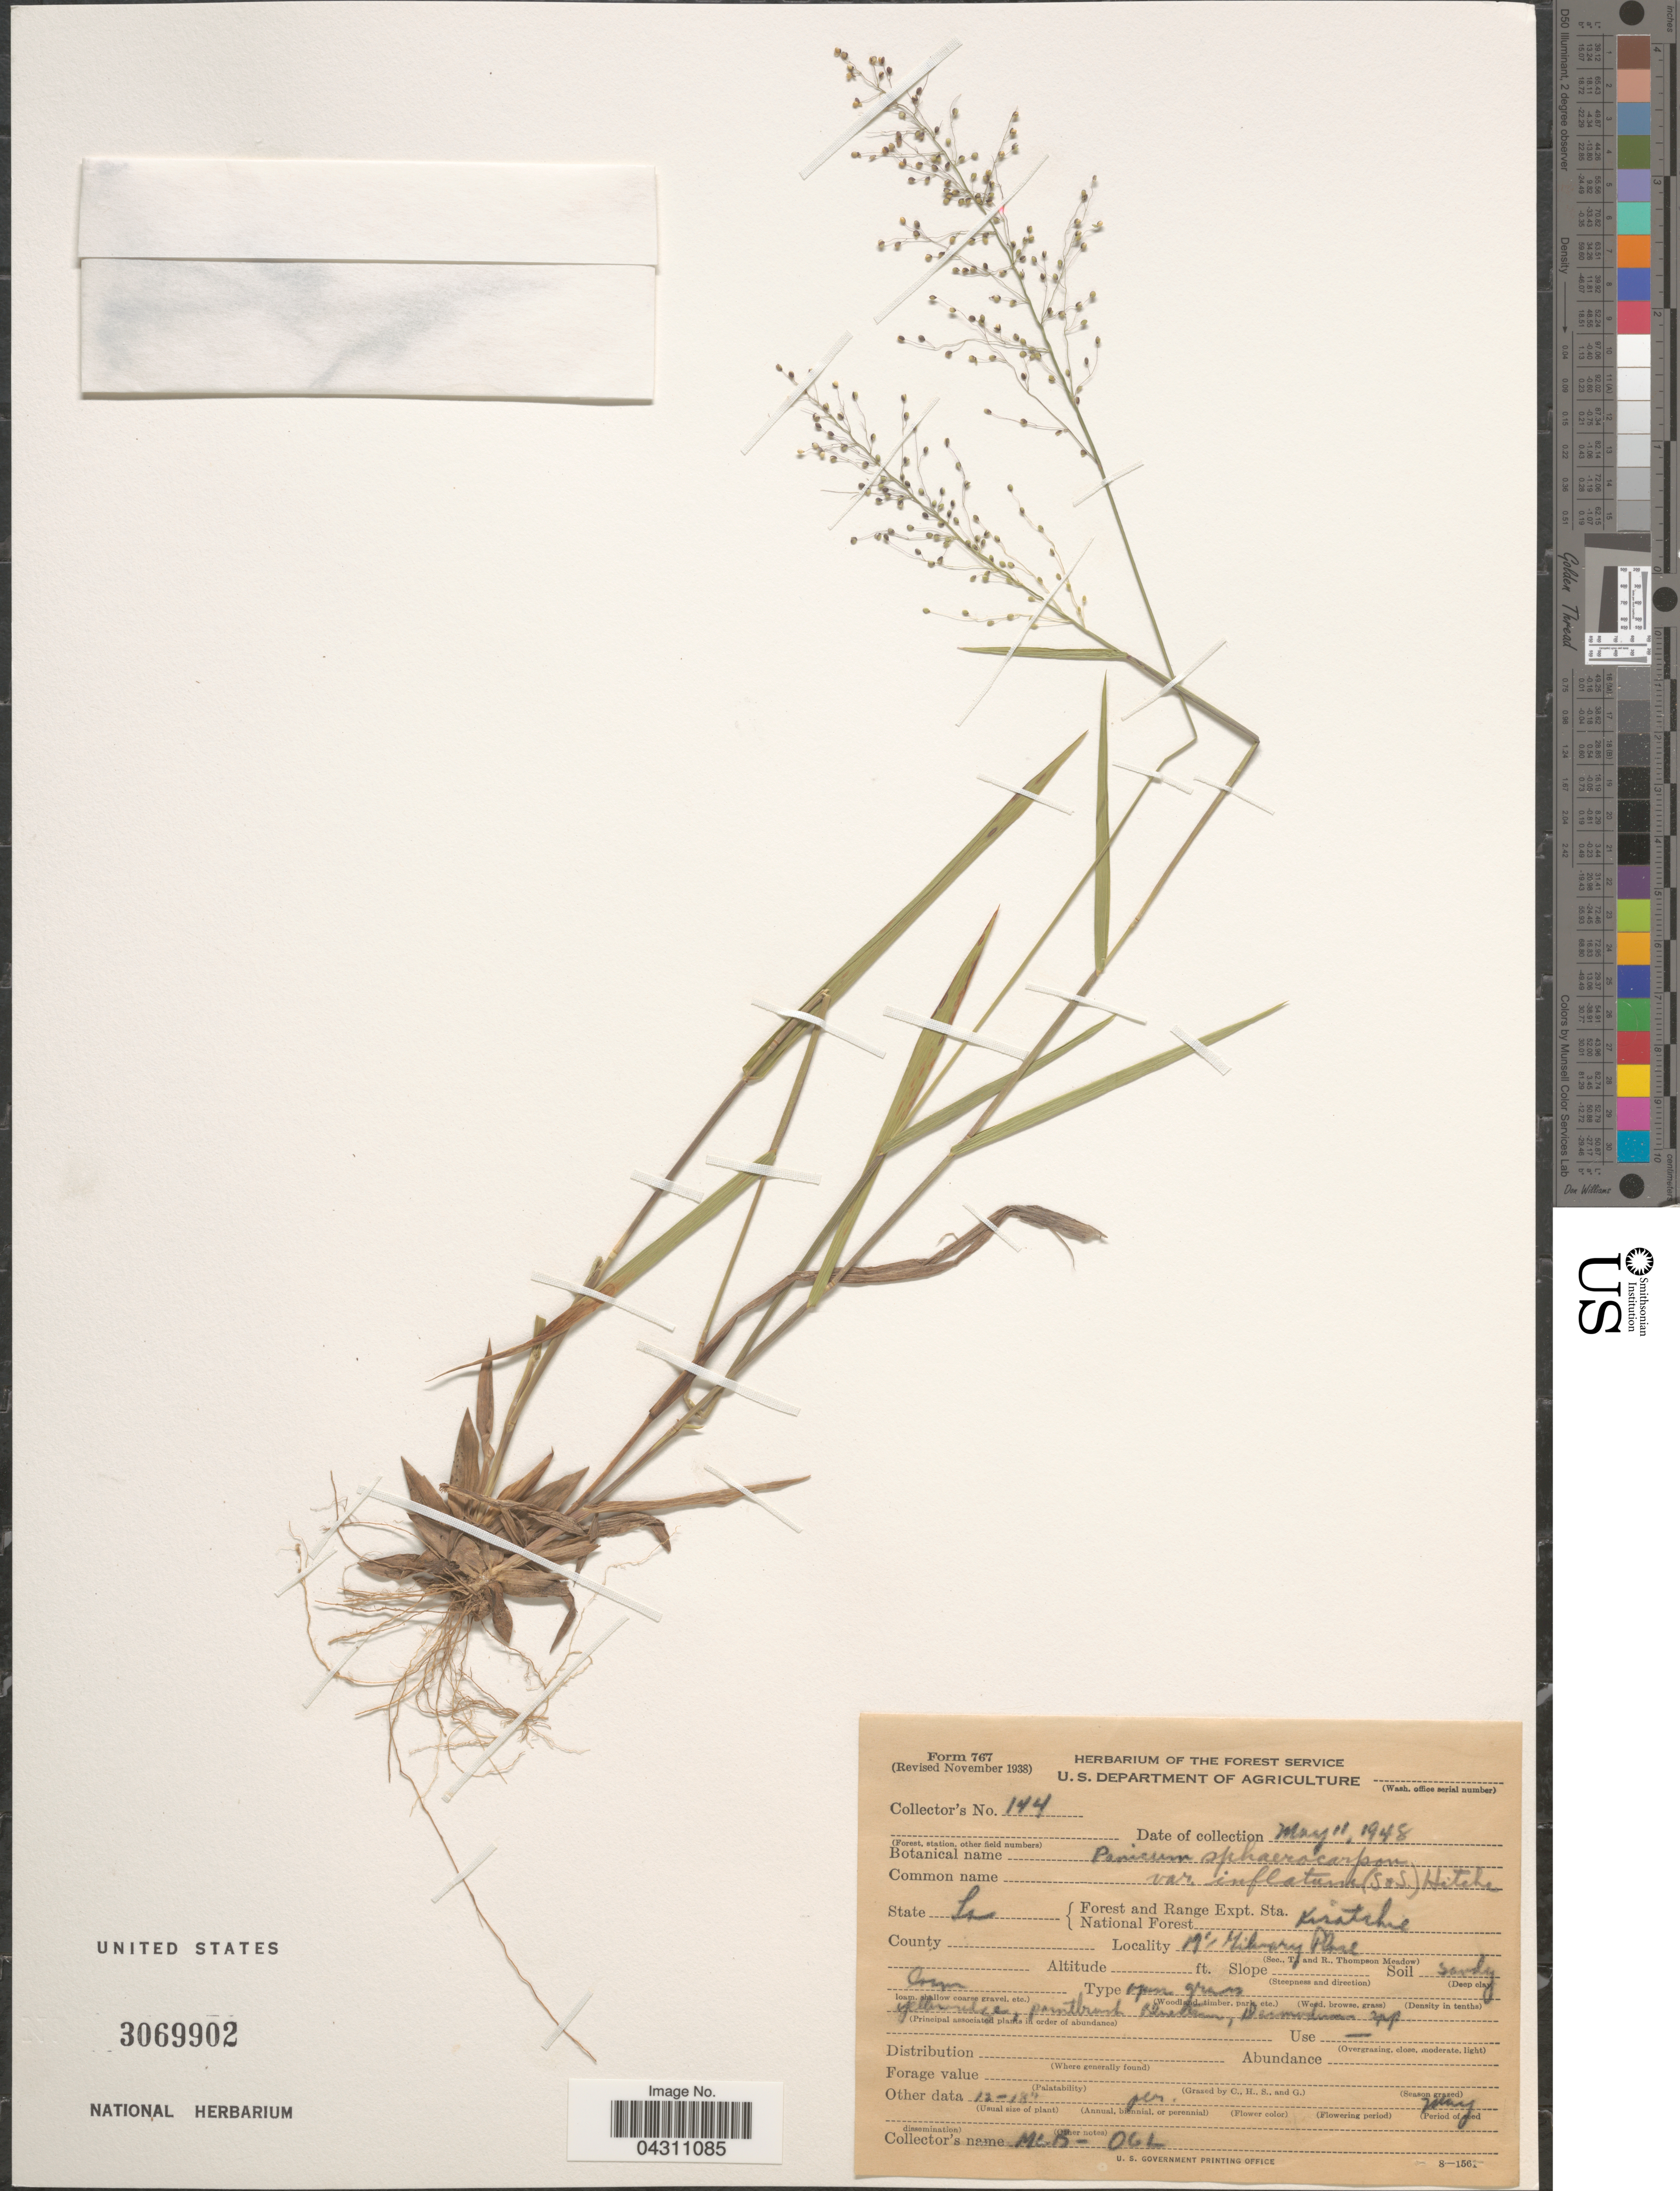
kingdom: Plantae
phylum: Tracheophyta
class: Liliopsida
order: Poales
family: Poaceae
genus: Dichanthelium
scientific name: Dichanthelium sphaerocarpon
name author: (Elliott) Gould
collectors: M. C. B. & O. G. L.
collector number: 144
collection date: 1948-05-11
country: United States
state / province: Louisiana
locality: Forest and Range Expt. Sta. National Forest Kisatchie. McGibary Place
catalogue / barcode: US 3069902